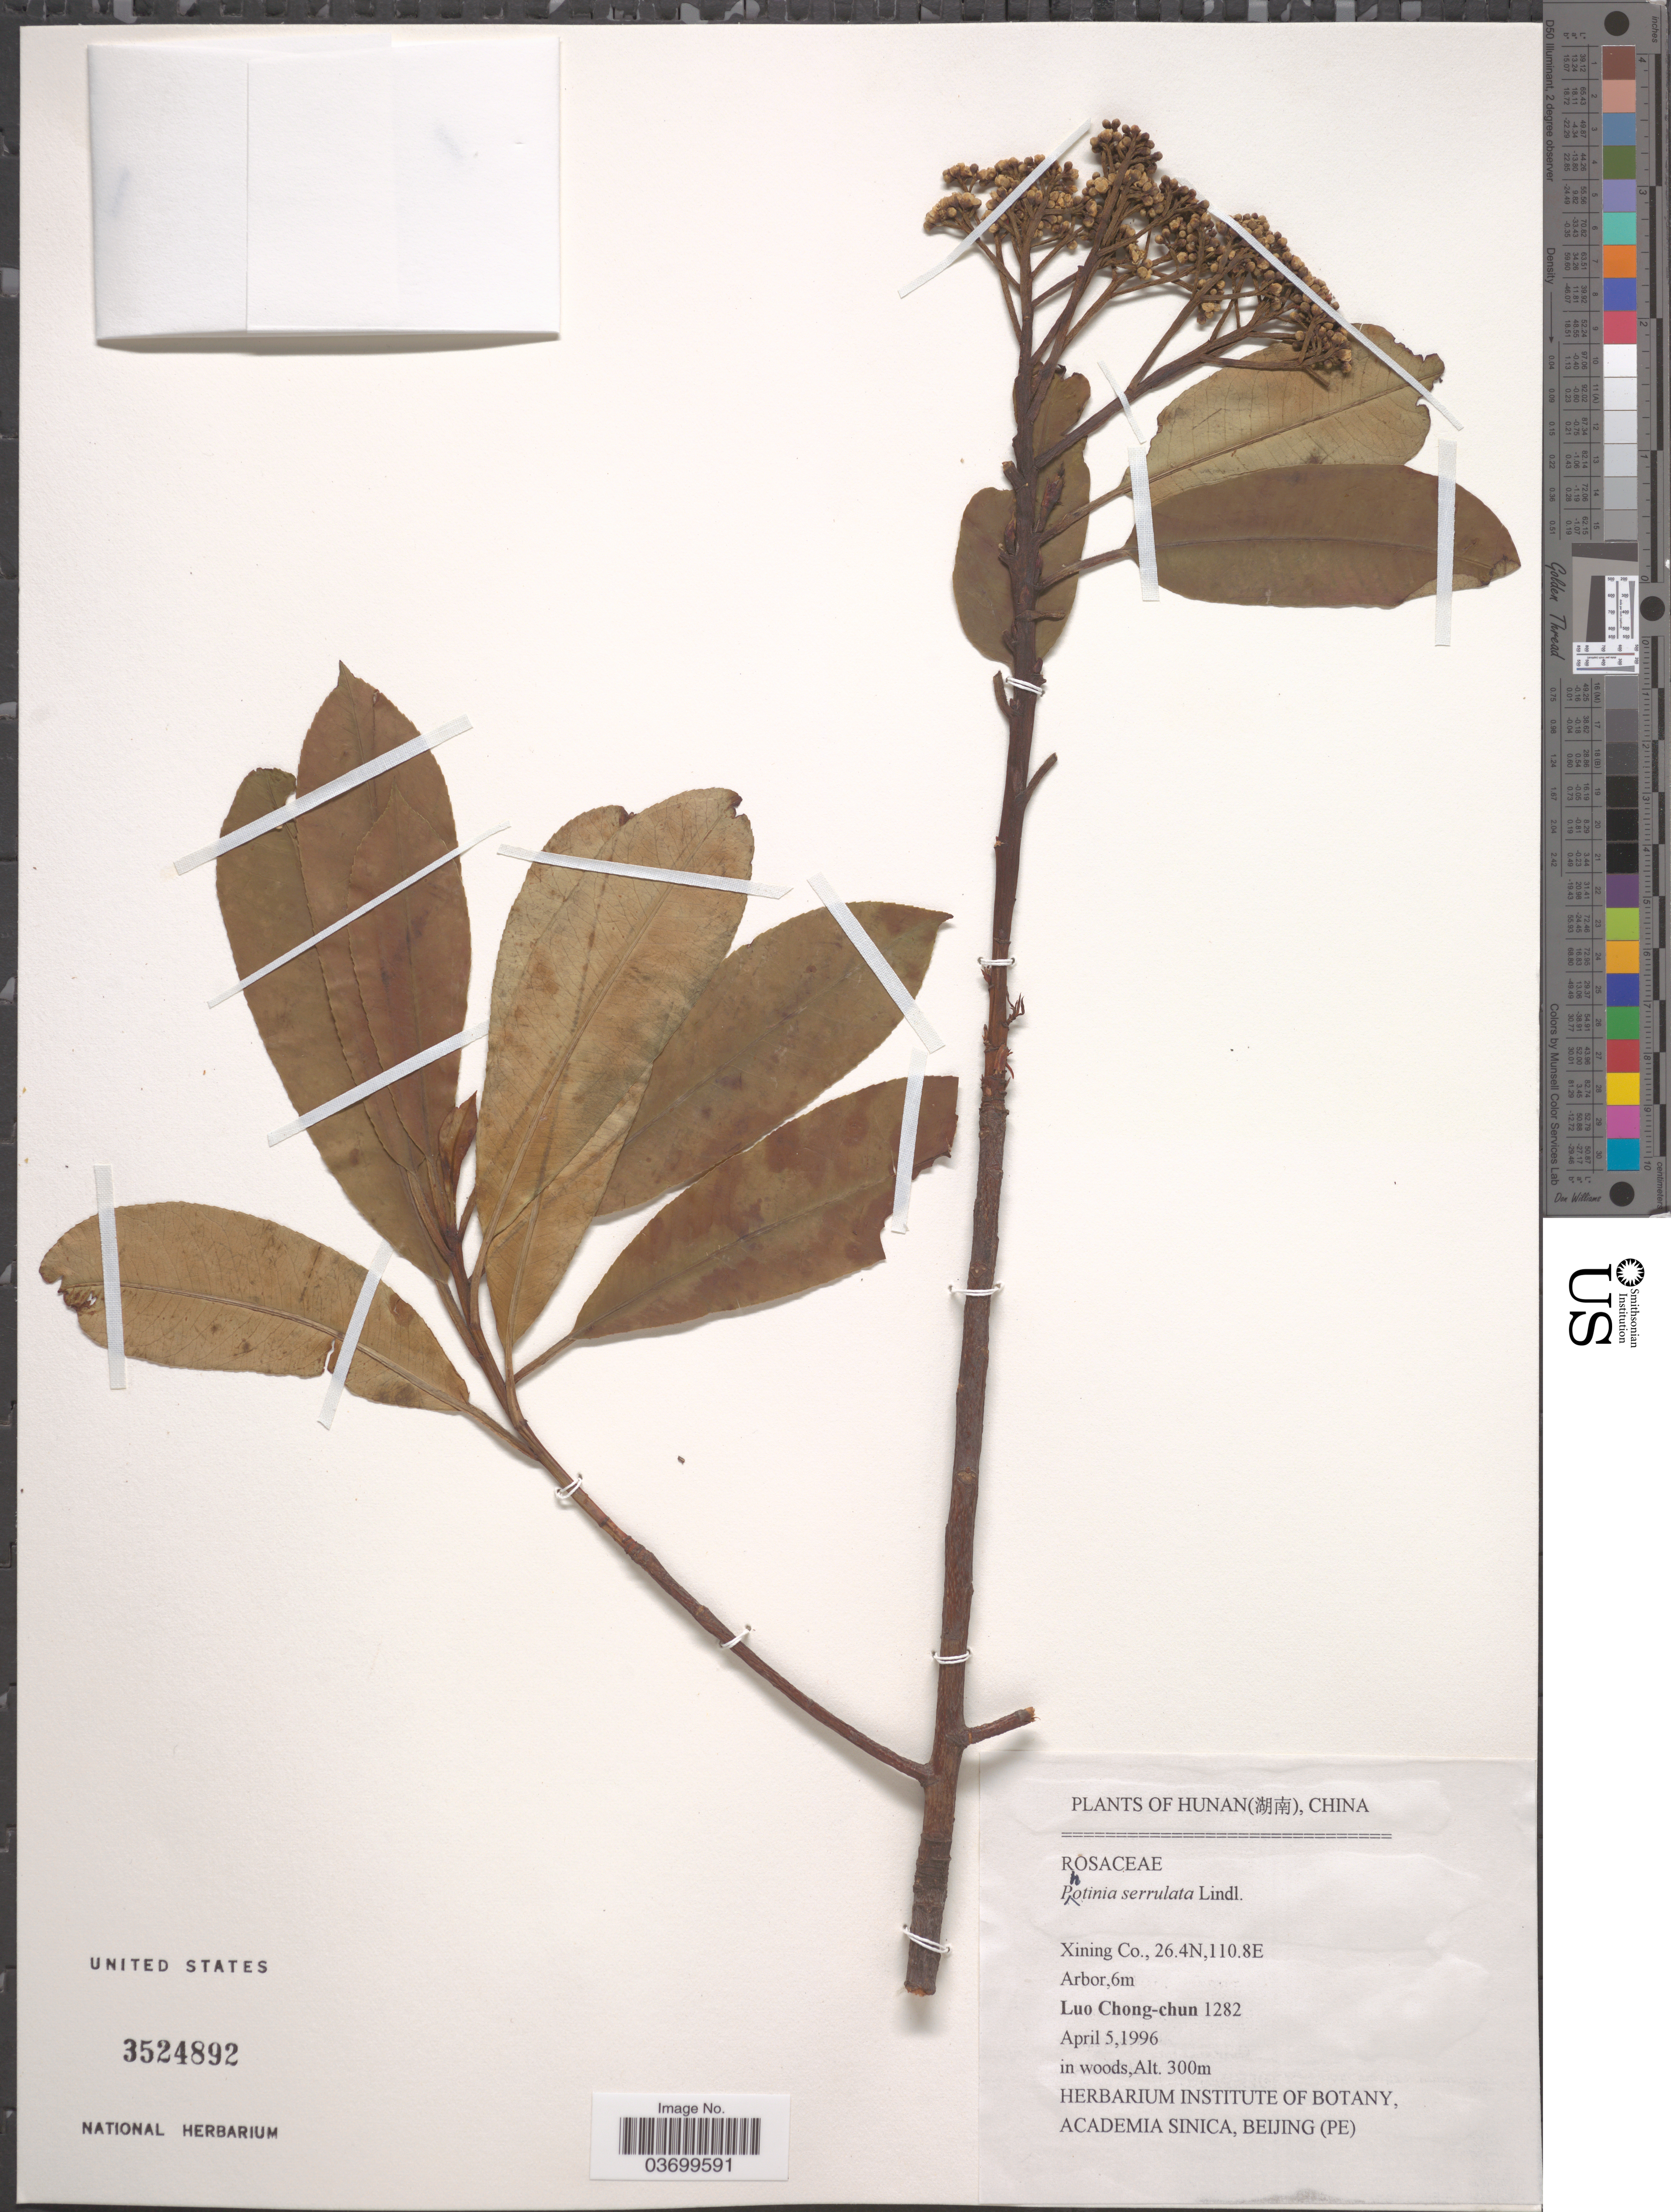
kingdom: Plantae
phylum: Tracheophyta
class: Magnoliopsida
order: Rosales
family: Rosaceae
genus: Photinia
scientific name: Photinia serrulata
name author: Franch. & Sav.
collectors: L. Chong-Chun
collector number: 1282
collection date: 1996-04-05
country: China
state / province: Hunan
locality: Hunan (X). Xining Co.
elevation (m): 300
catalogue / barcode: US 3524892